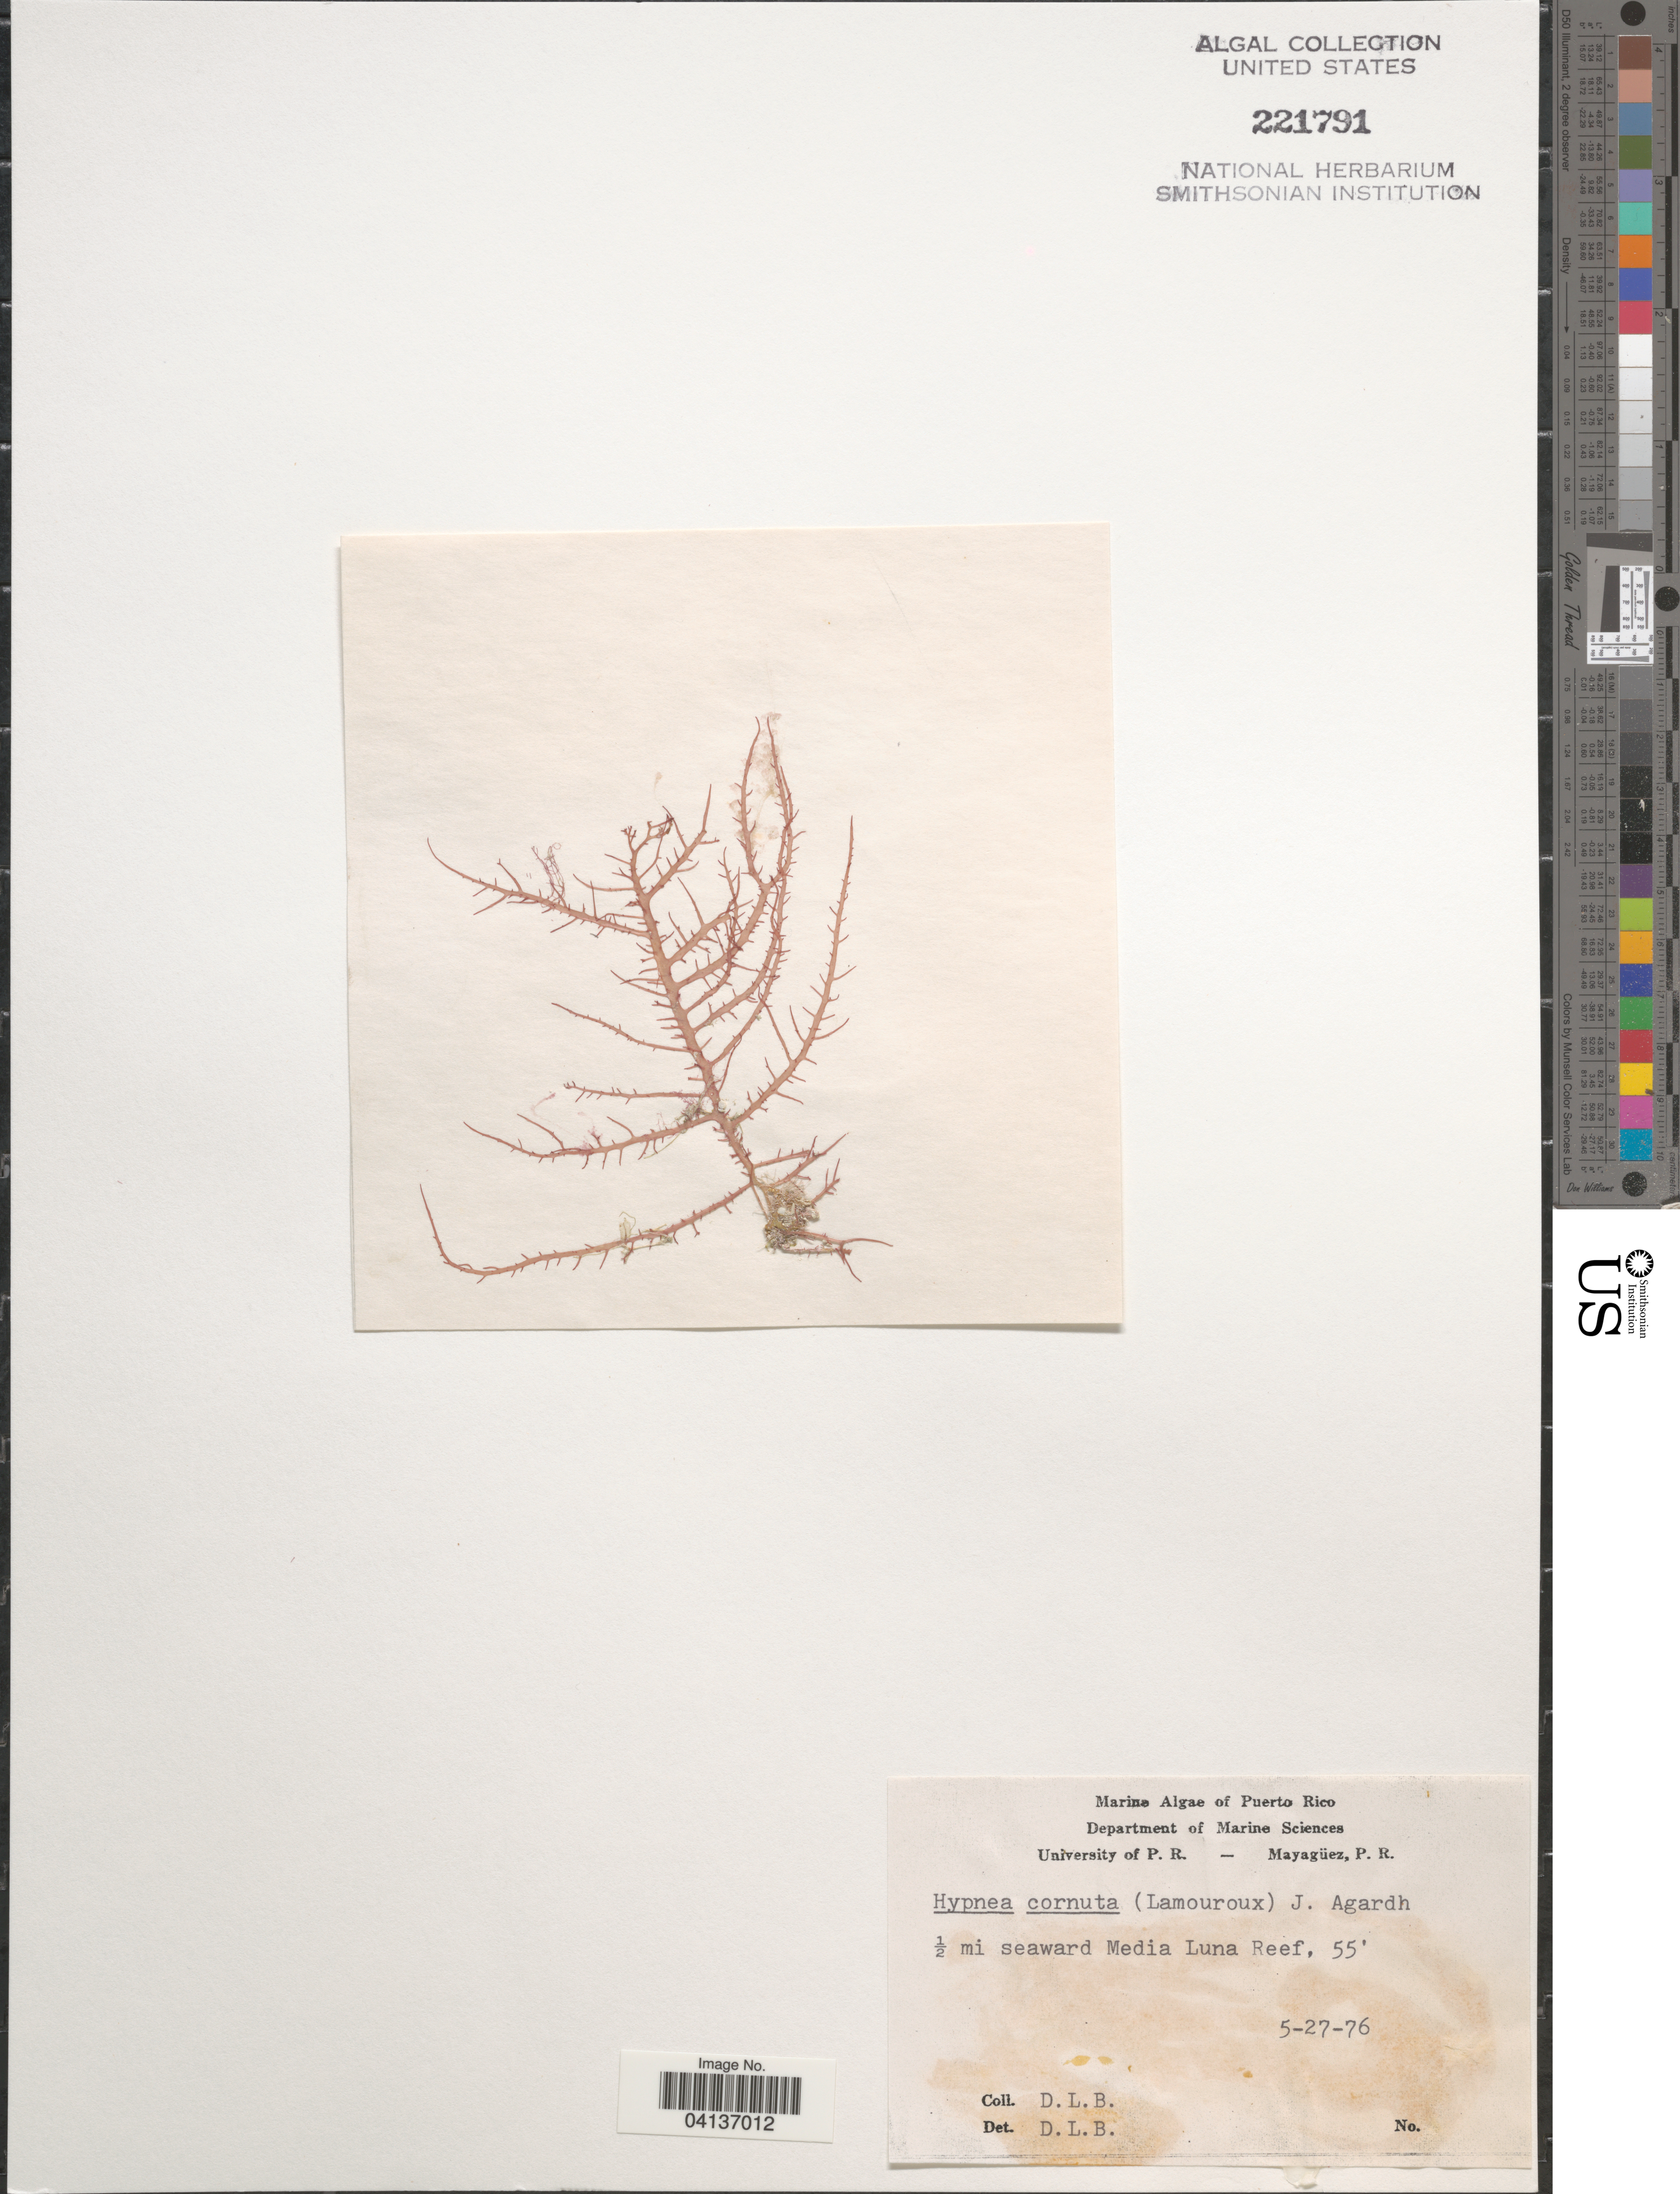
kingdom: Plantae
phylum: Rhodophyta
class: Florideophyceae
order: Gigartinales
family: Cystocloniaceae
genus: Hypnea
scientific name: Hypnea cornuta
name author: (Kütz.) J. Agardh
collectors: D. L. B.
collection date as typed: Transcribed d/m/y: 27/5/76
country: Puerto Rico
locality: ½ mi seaward Media Luna Reef.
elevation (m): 17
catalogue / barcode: US 221791